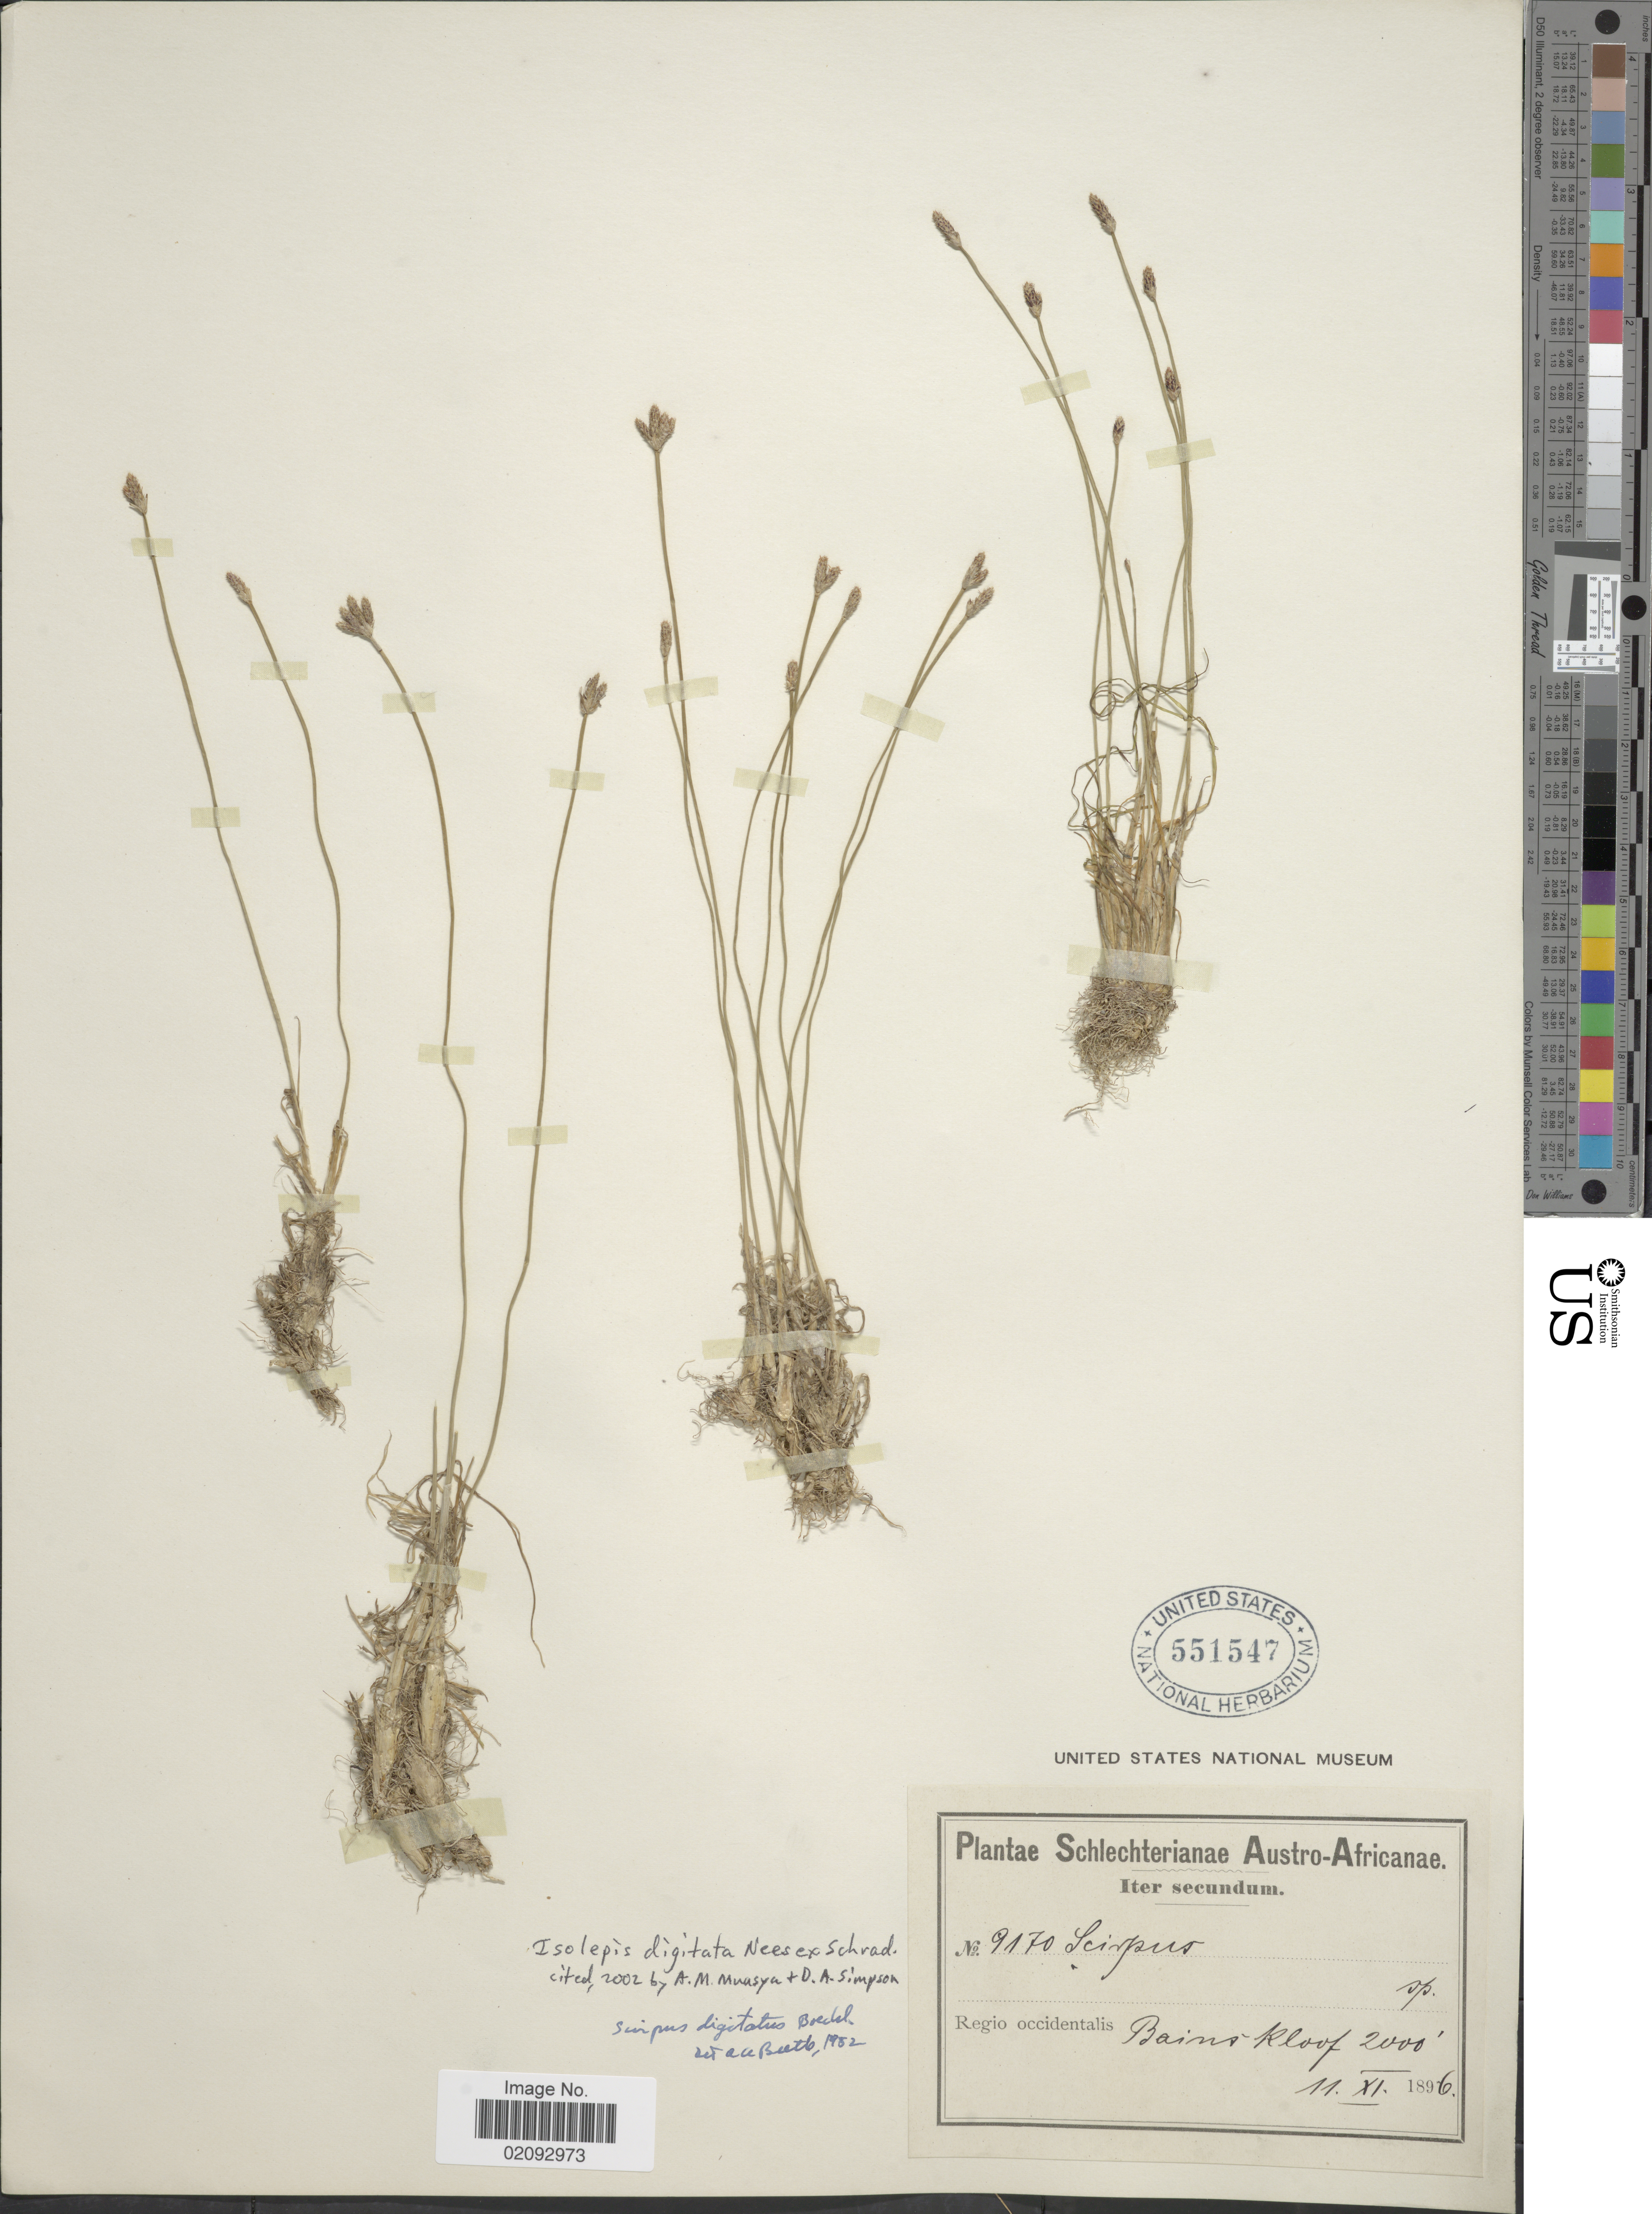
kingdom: Plantae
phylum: Tracheophyta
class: Liliopsida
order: Poales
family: Cyperaceae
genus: Isolepis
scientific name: Isolepis digitata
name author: Nees ex Schrad.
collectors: Schlechter, --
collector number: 9170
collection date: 1896-11-11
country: South Africa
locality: Austro-Africanae, Regio occidentalis, Bains Kloof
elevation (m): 610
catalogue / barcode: US 551547